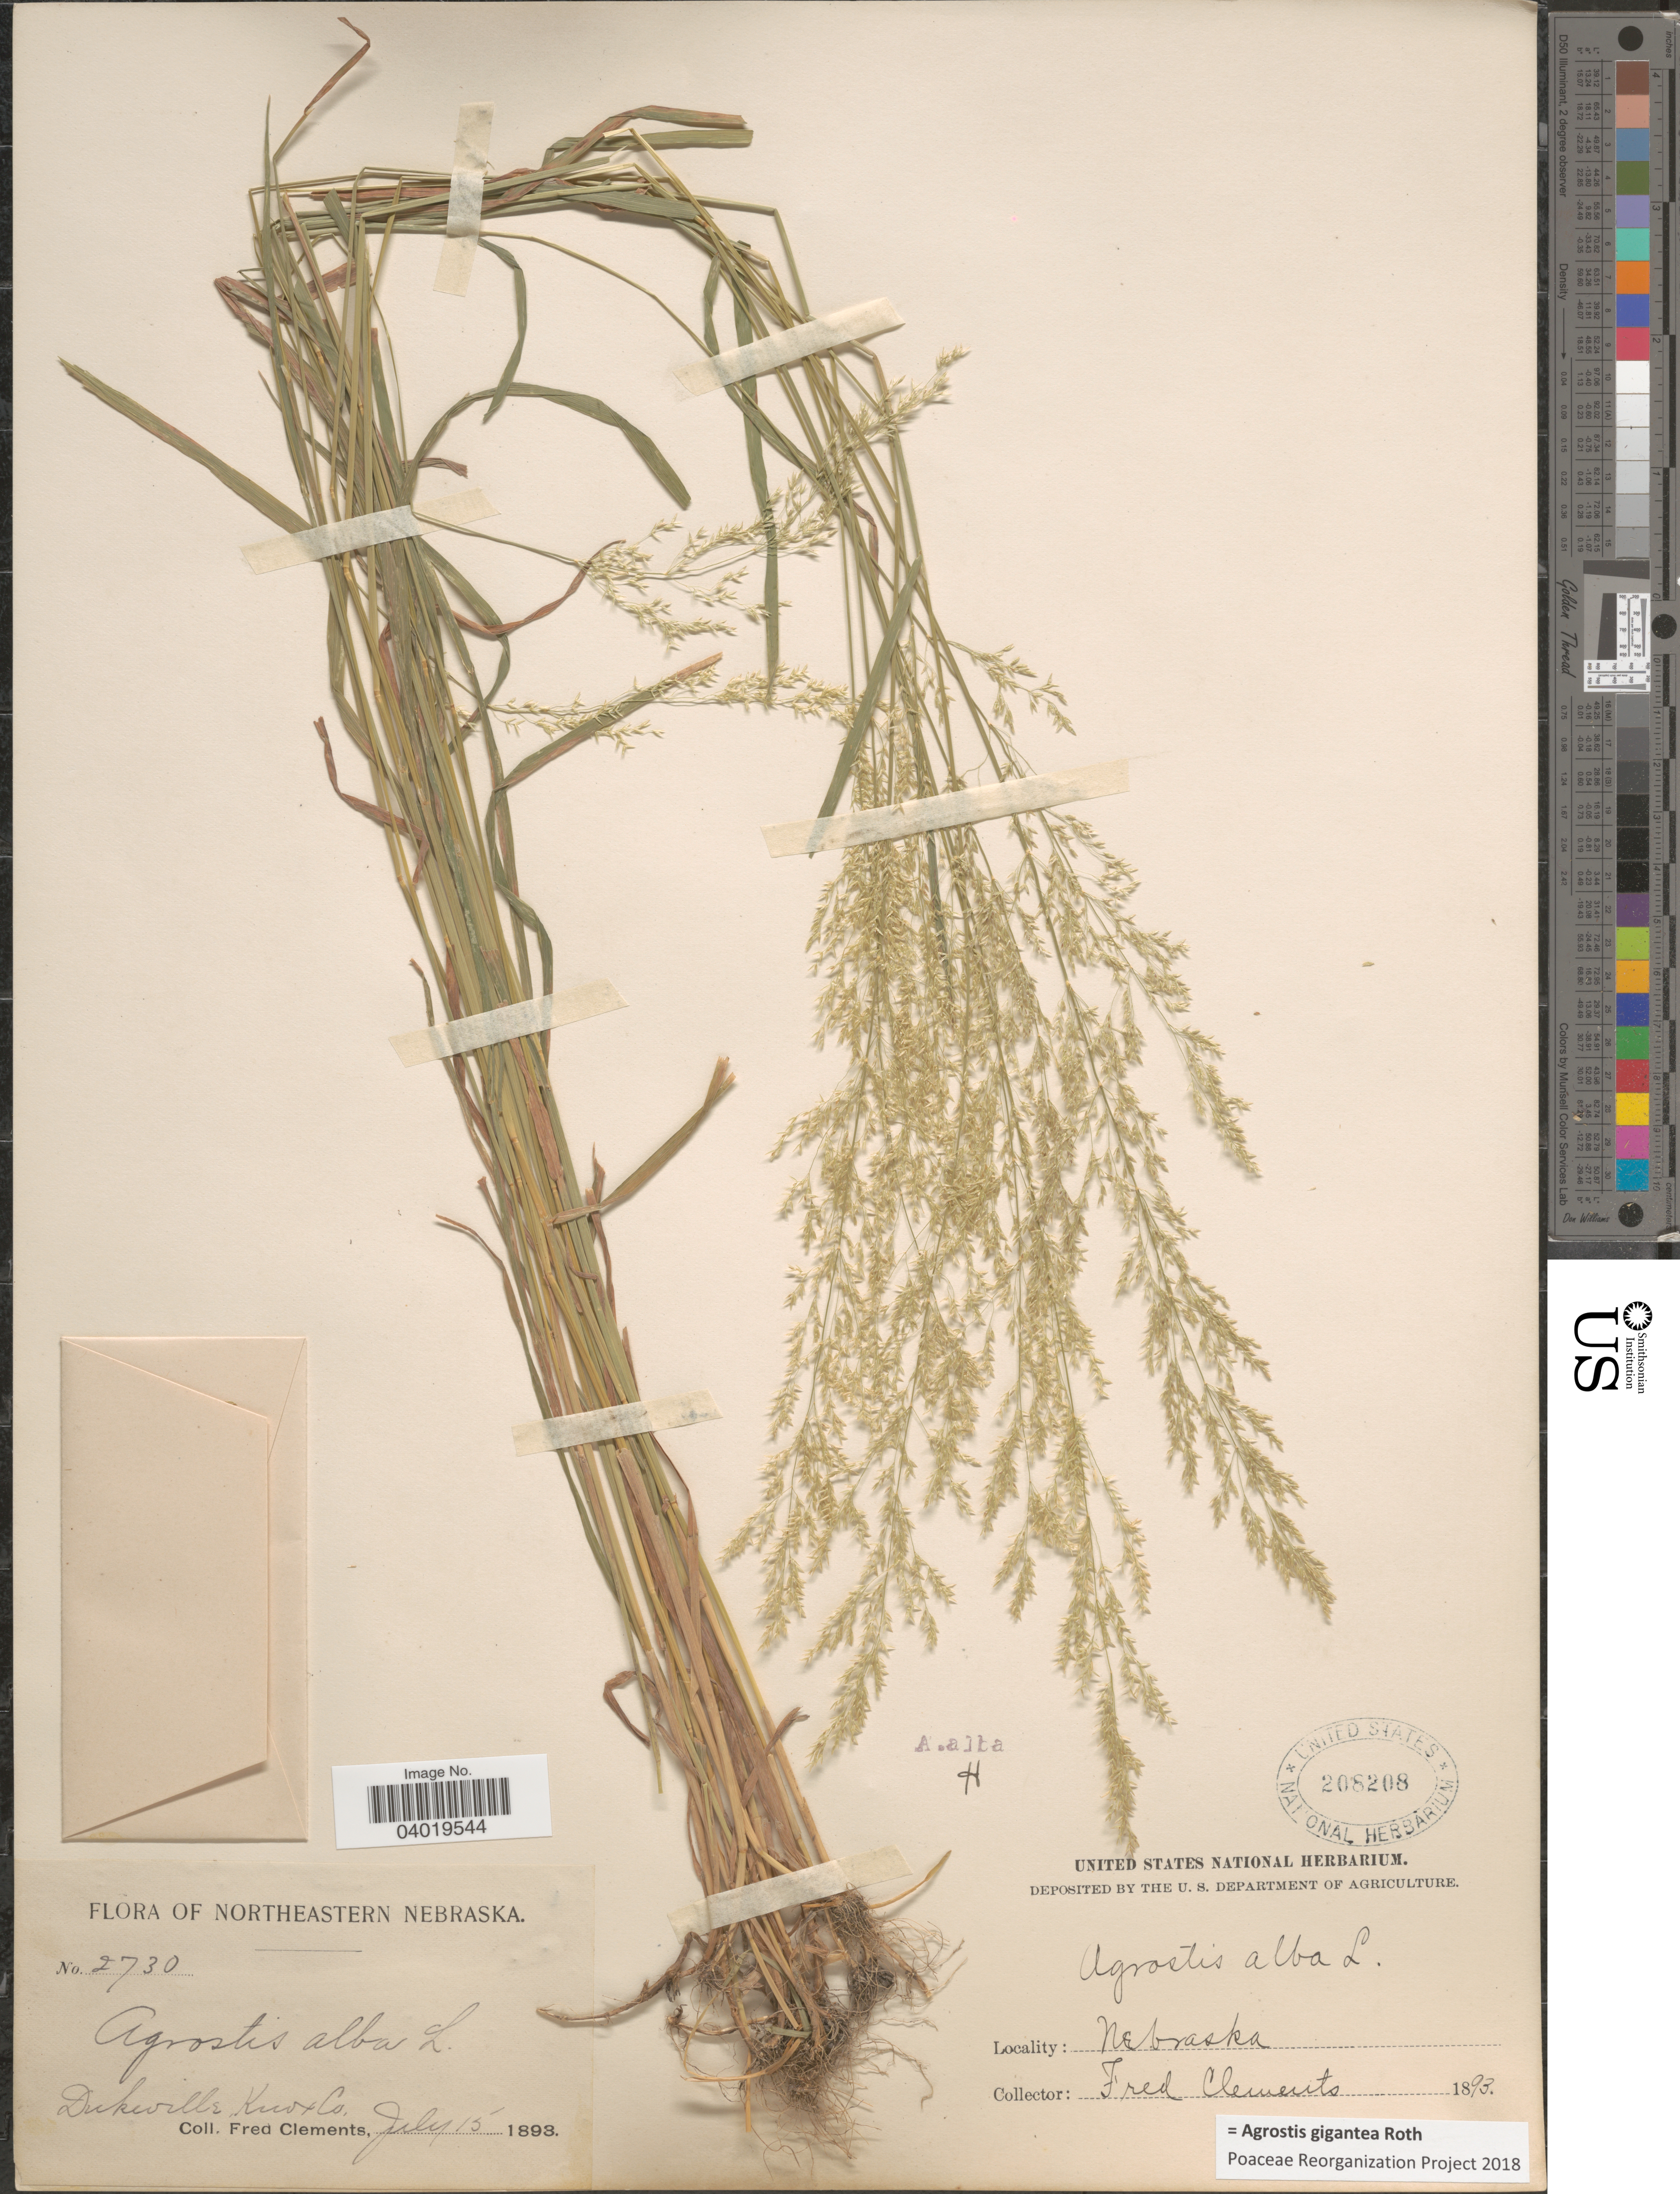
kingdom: Plantae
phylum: Tracheophyta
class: Liliopsida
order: Poales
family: Poaceae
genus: Agrostis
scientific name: Agrostis gigantea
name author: Roth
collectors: F. Clements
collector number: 2730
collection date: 1893-07-15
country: United States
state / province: Nebraska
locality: Northeastern Nebraska. Dukeville, Knox Co.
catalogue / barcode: US 208208